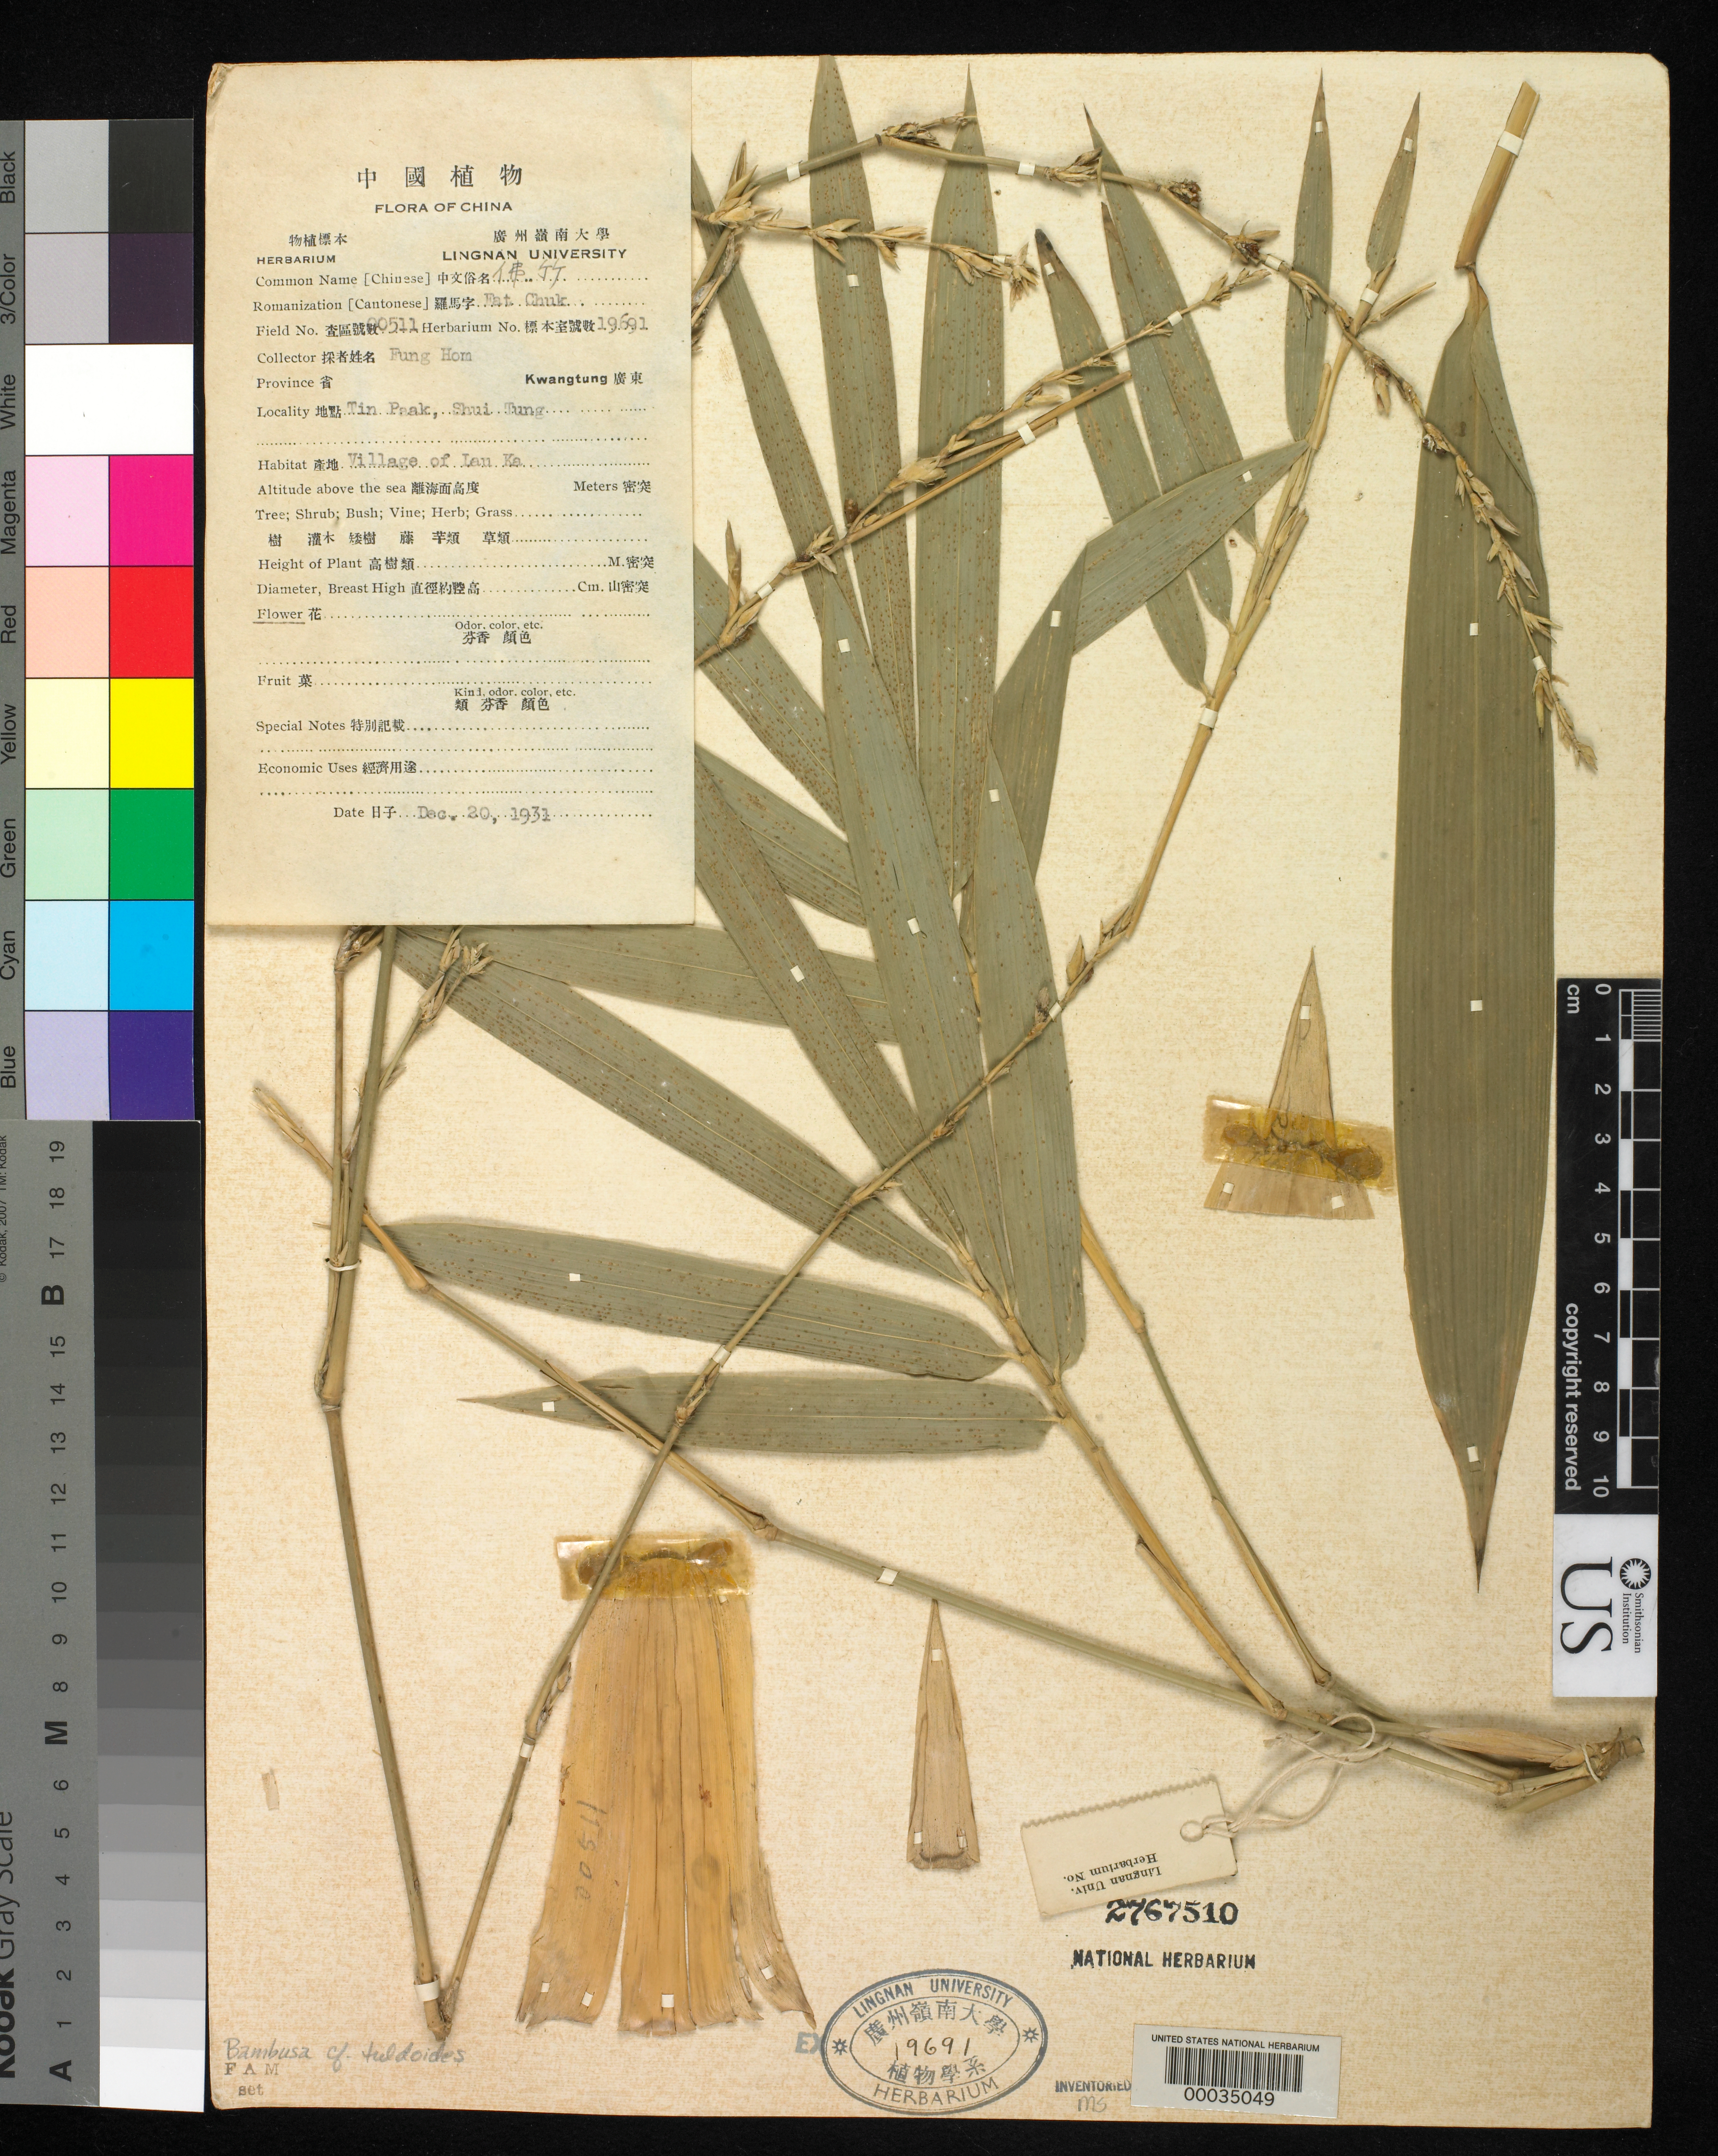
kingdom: Plantae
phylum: Tracheophyta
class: Liliopsida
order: Poales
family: Poaceae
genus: Bambusa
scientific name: Bambusa tuldoides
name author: Munro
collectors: H. L. Fung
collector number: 511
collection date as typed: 20 Dec 1931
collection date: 1931-12-20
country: China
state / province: Guangdong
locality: Tin paak, shui tung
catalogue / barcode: US 2767510